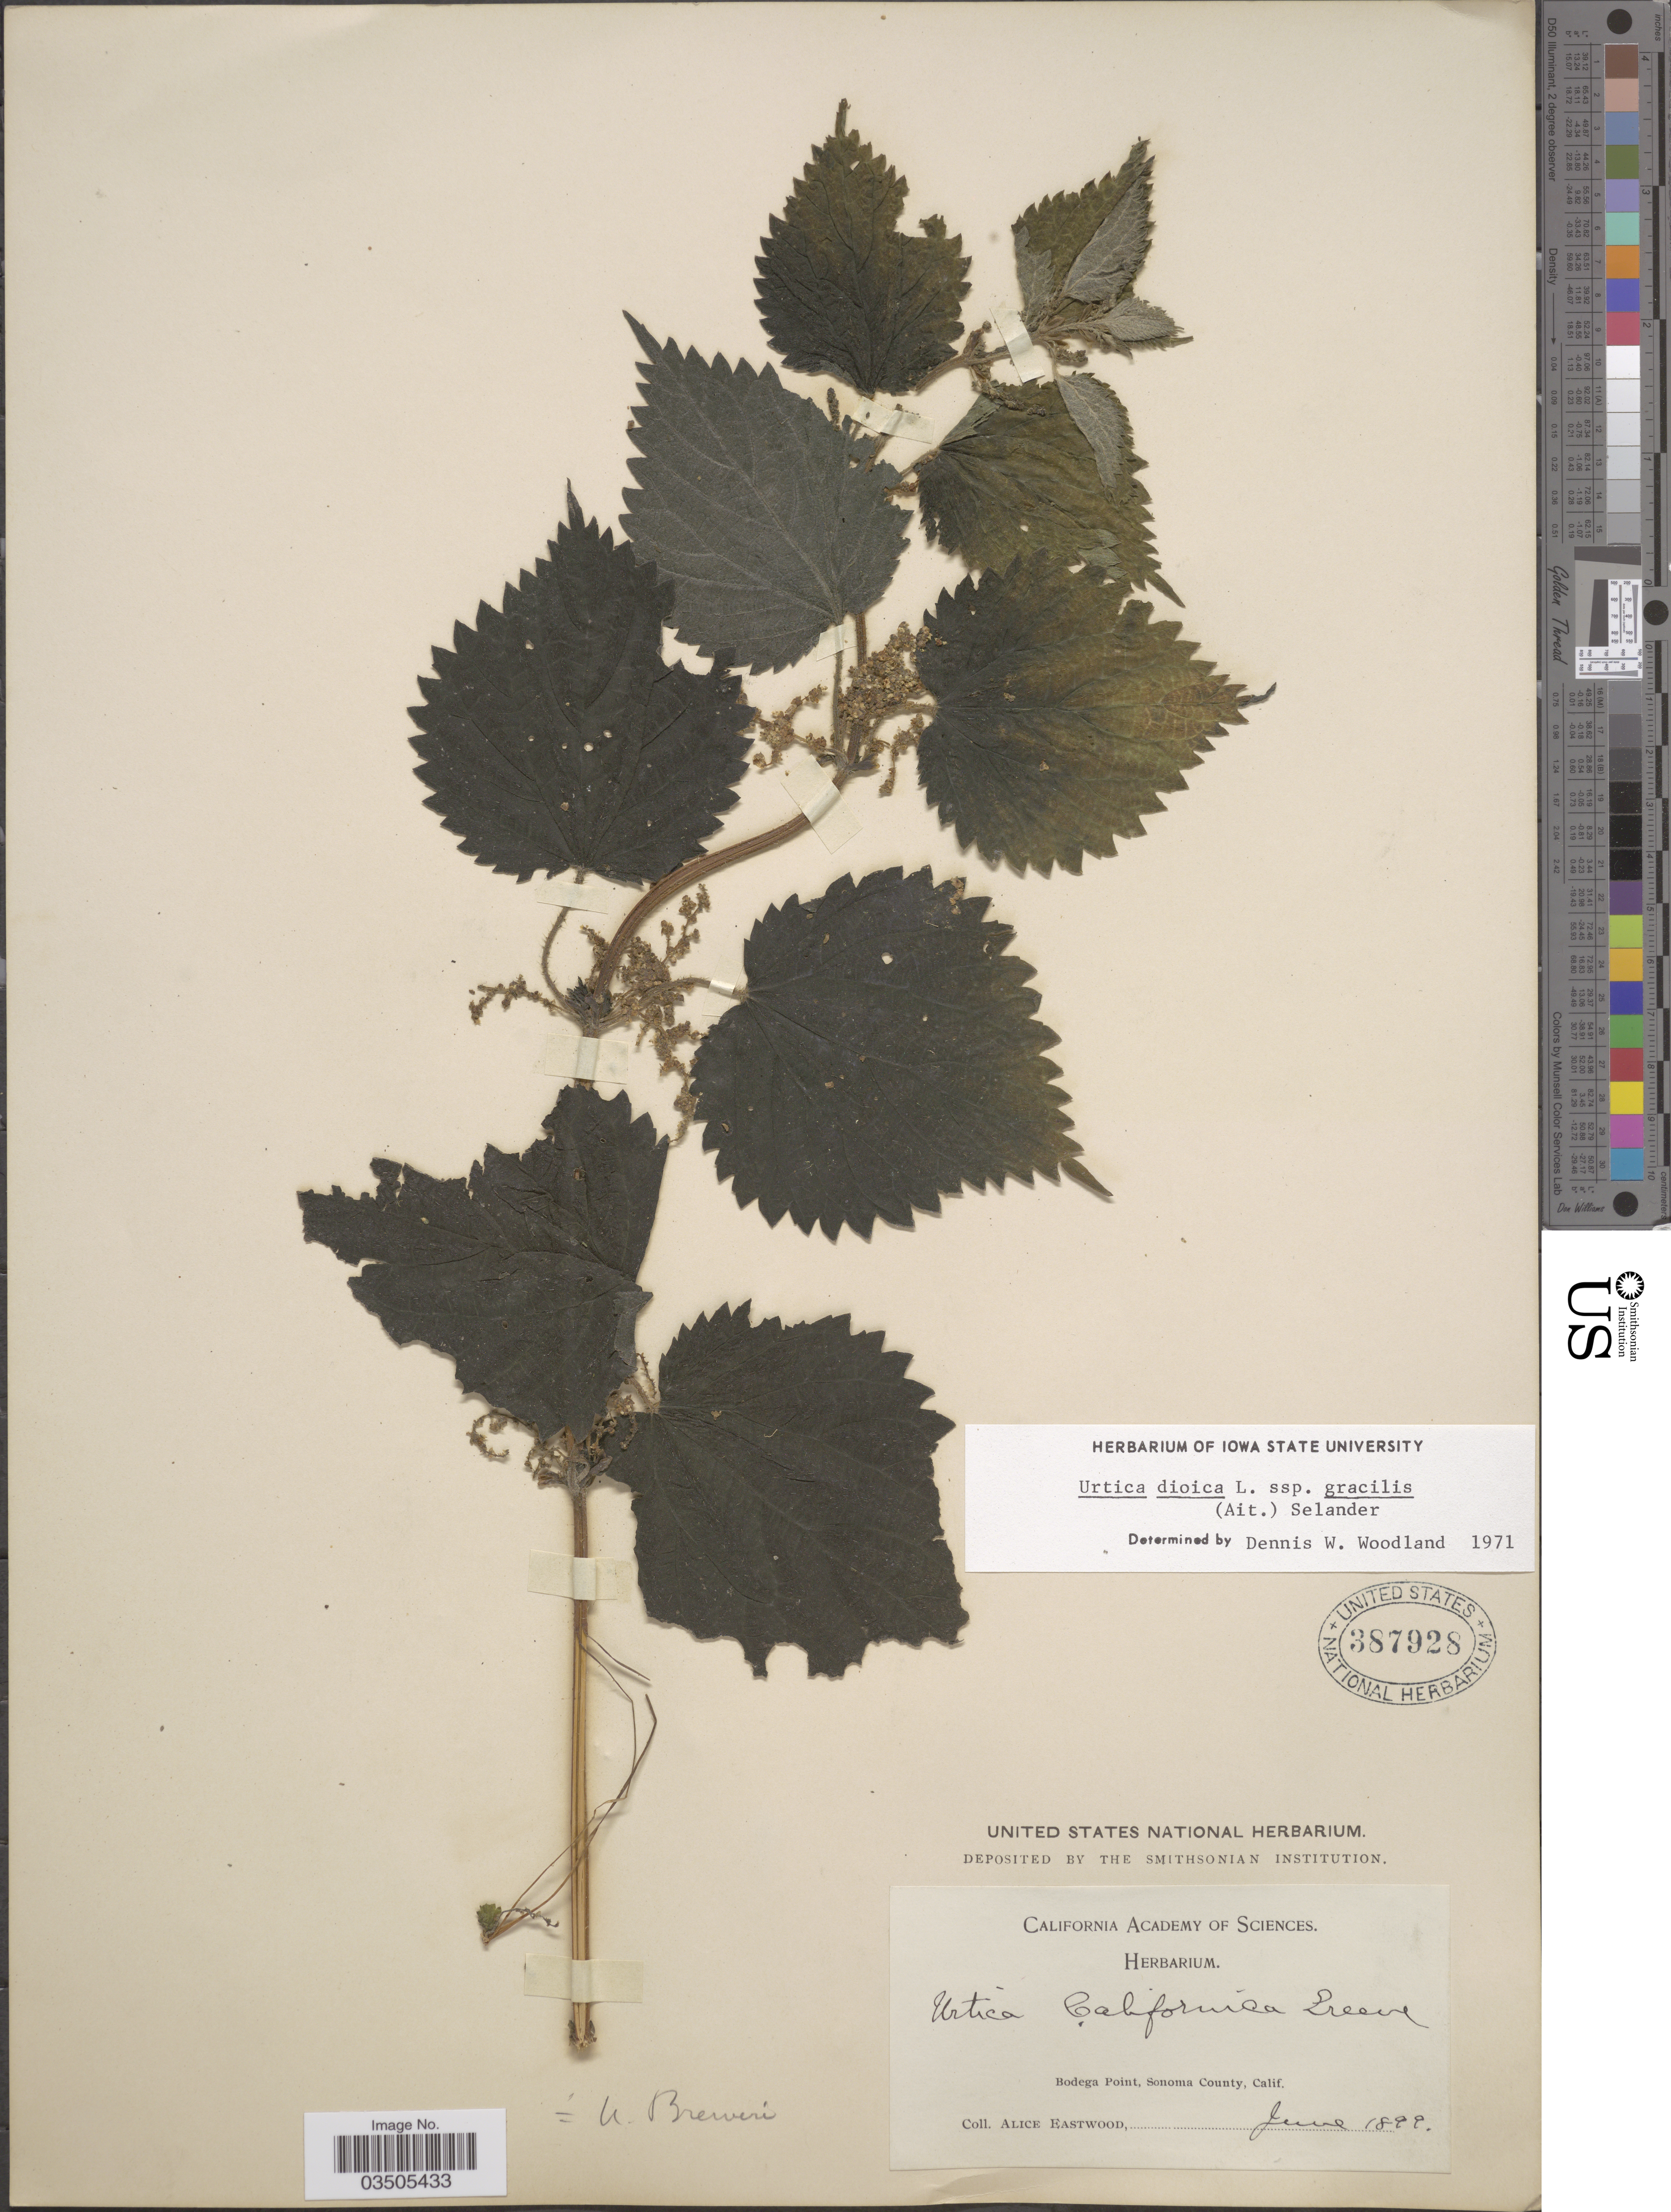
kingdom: Plantae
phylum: Tracheophyta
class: Magnoliopsida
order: Rosales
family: Urticaceae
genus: Urtica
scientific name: Urtica dioica subsp. gracilis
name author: L.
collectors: A. Eastwood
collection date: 1899-06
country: United States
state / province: California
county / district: Sonoma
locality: Bodega Point, Sonoma County, Calif.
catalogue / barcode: US 387928